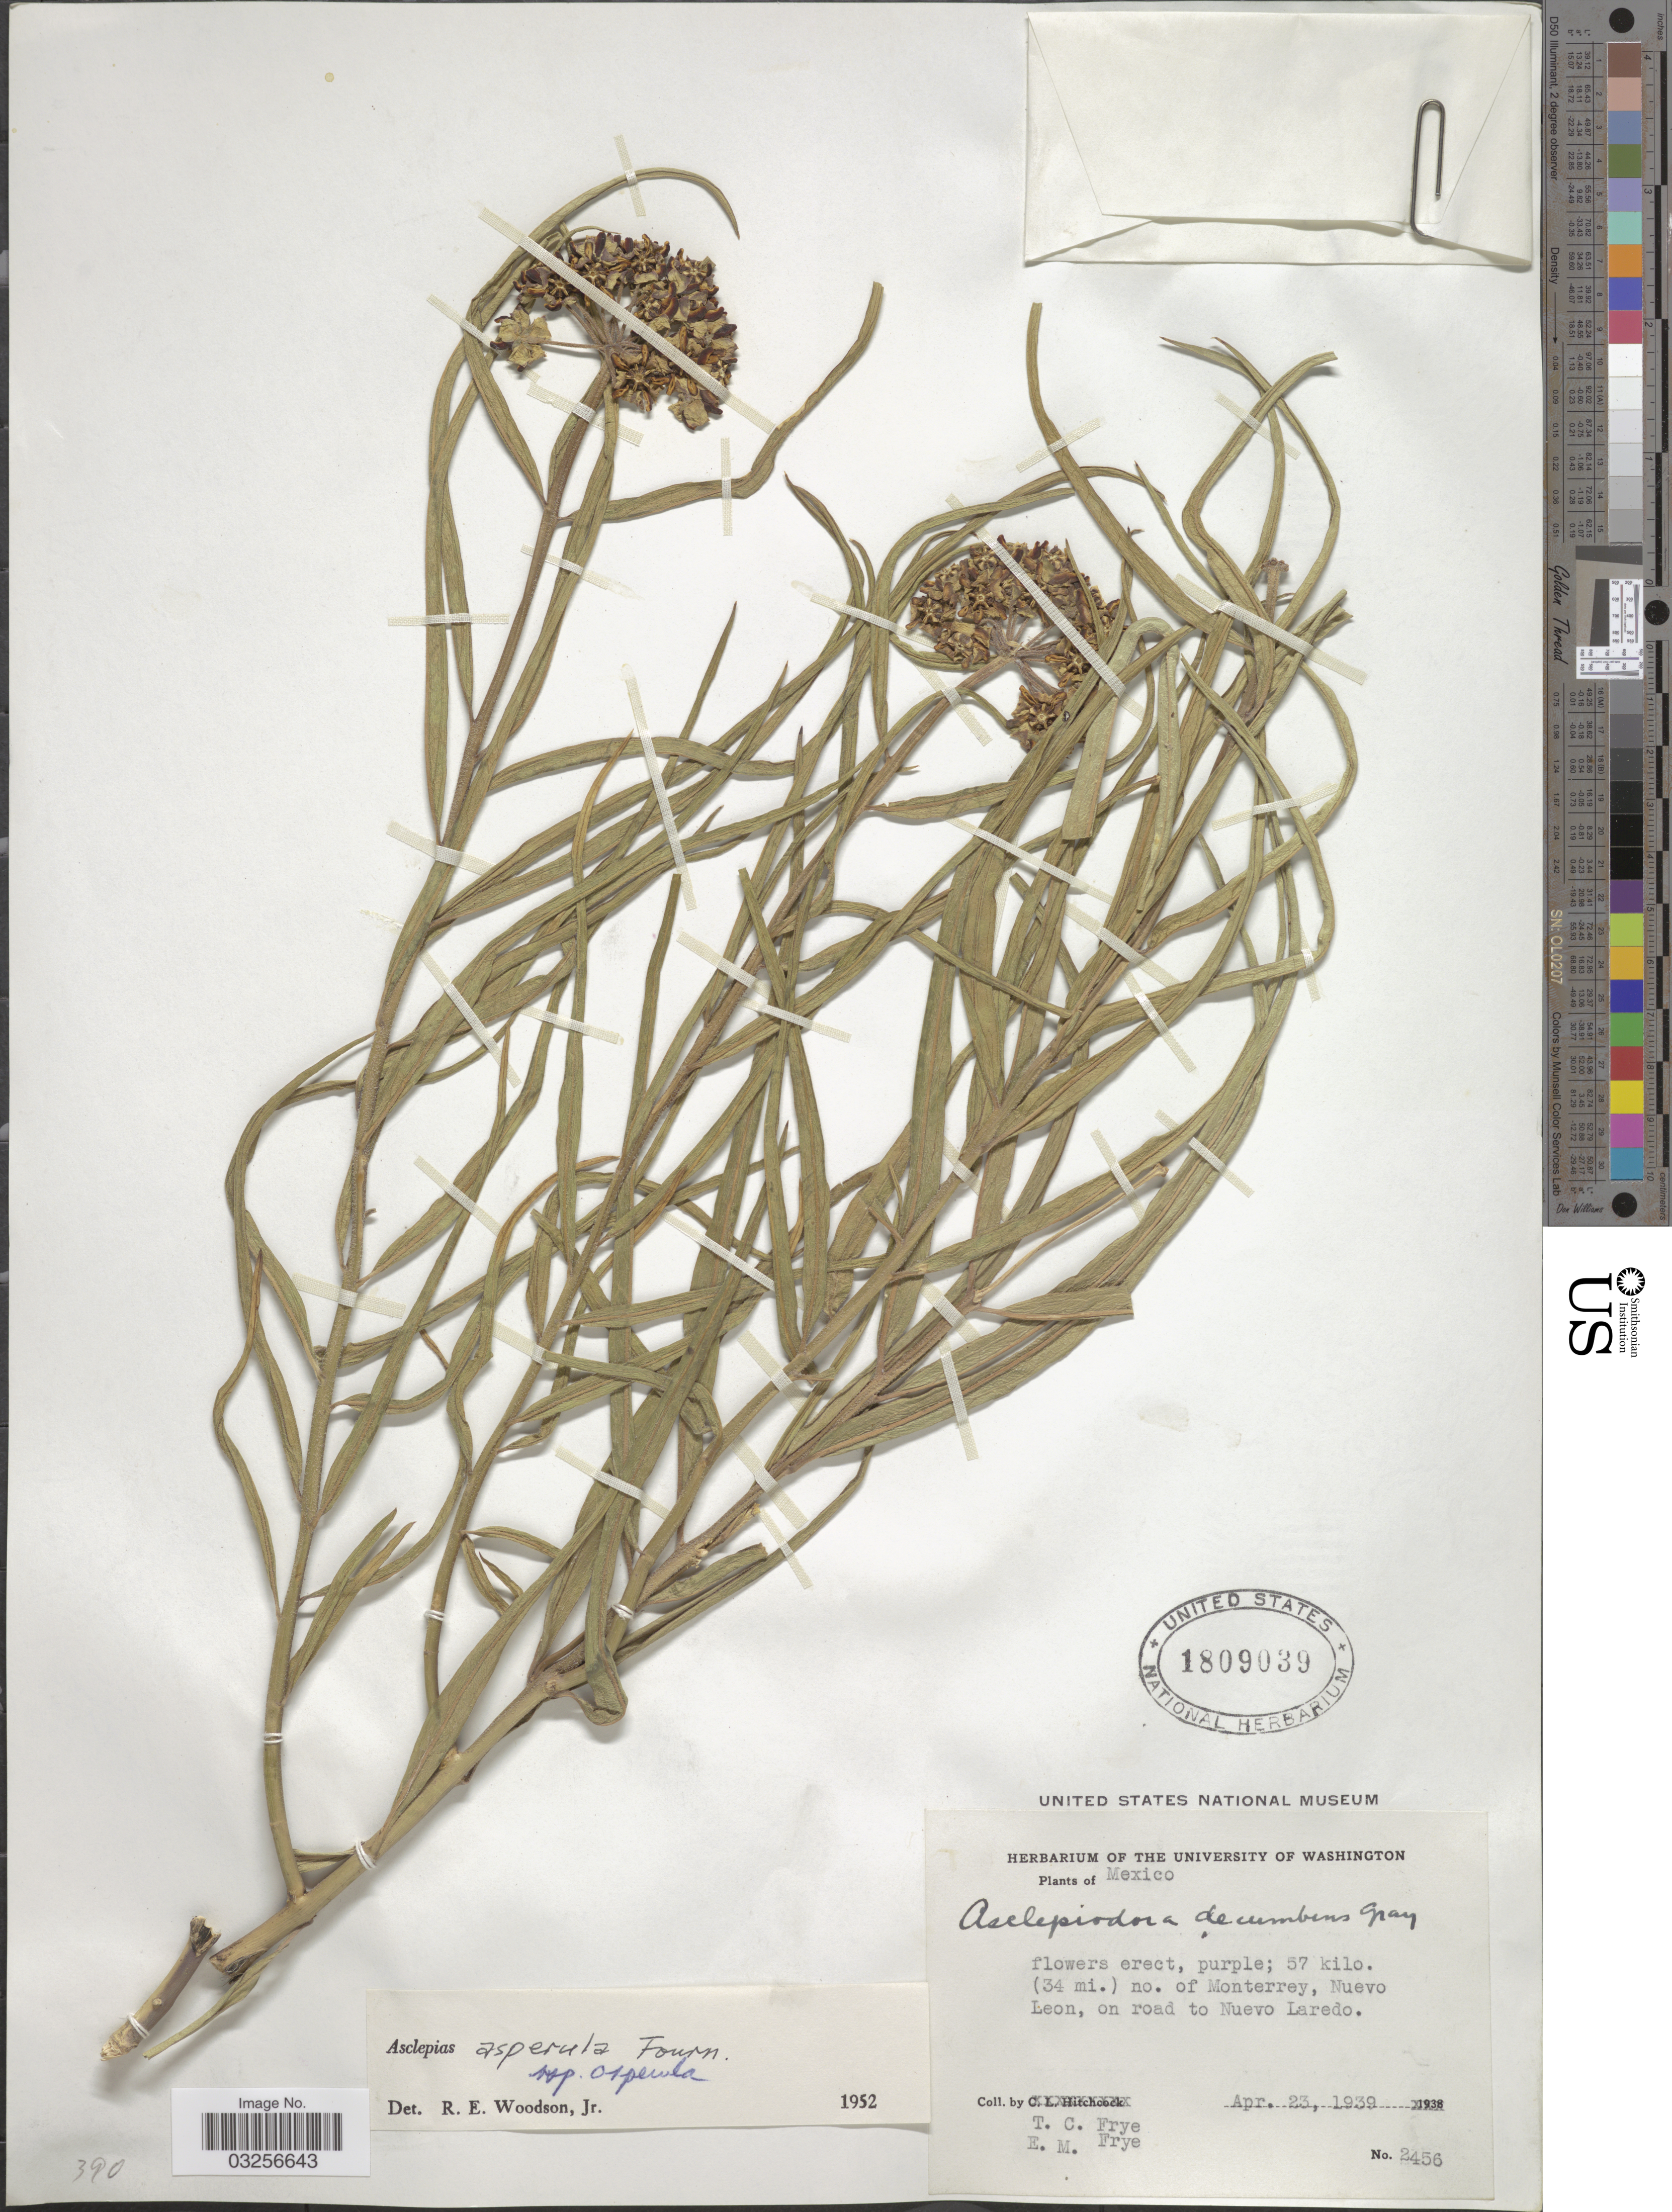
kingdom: Plantae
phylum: Tracheophyta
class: Magnoliopsida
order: Gentianales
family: Apocynaceae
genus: Asclepias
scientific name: Asclepias asperula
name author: (Decne.) Woodson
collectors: T. C. Frye & E. Frye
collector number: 2456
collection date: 1939-04-23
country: Mexico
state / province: Nuevo León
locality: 57 kilo. (34 mi.) no. of Monterrey, Nuevo Leon, on road to Nuevo Laredo.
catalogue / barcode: US 1809039